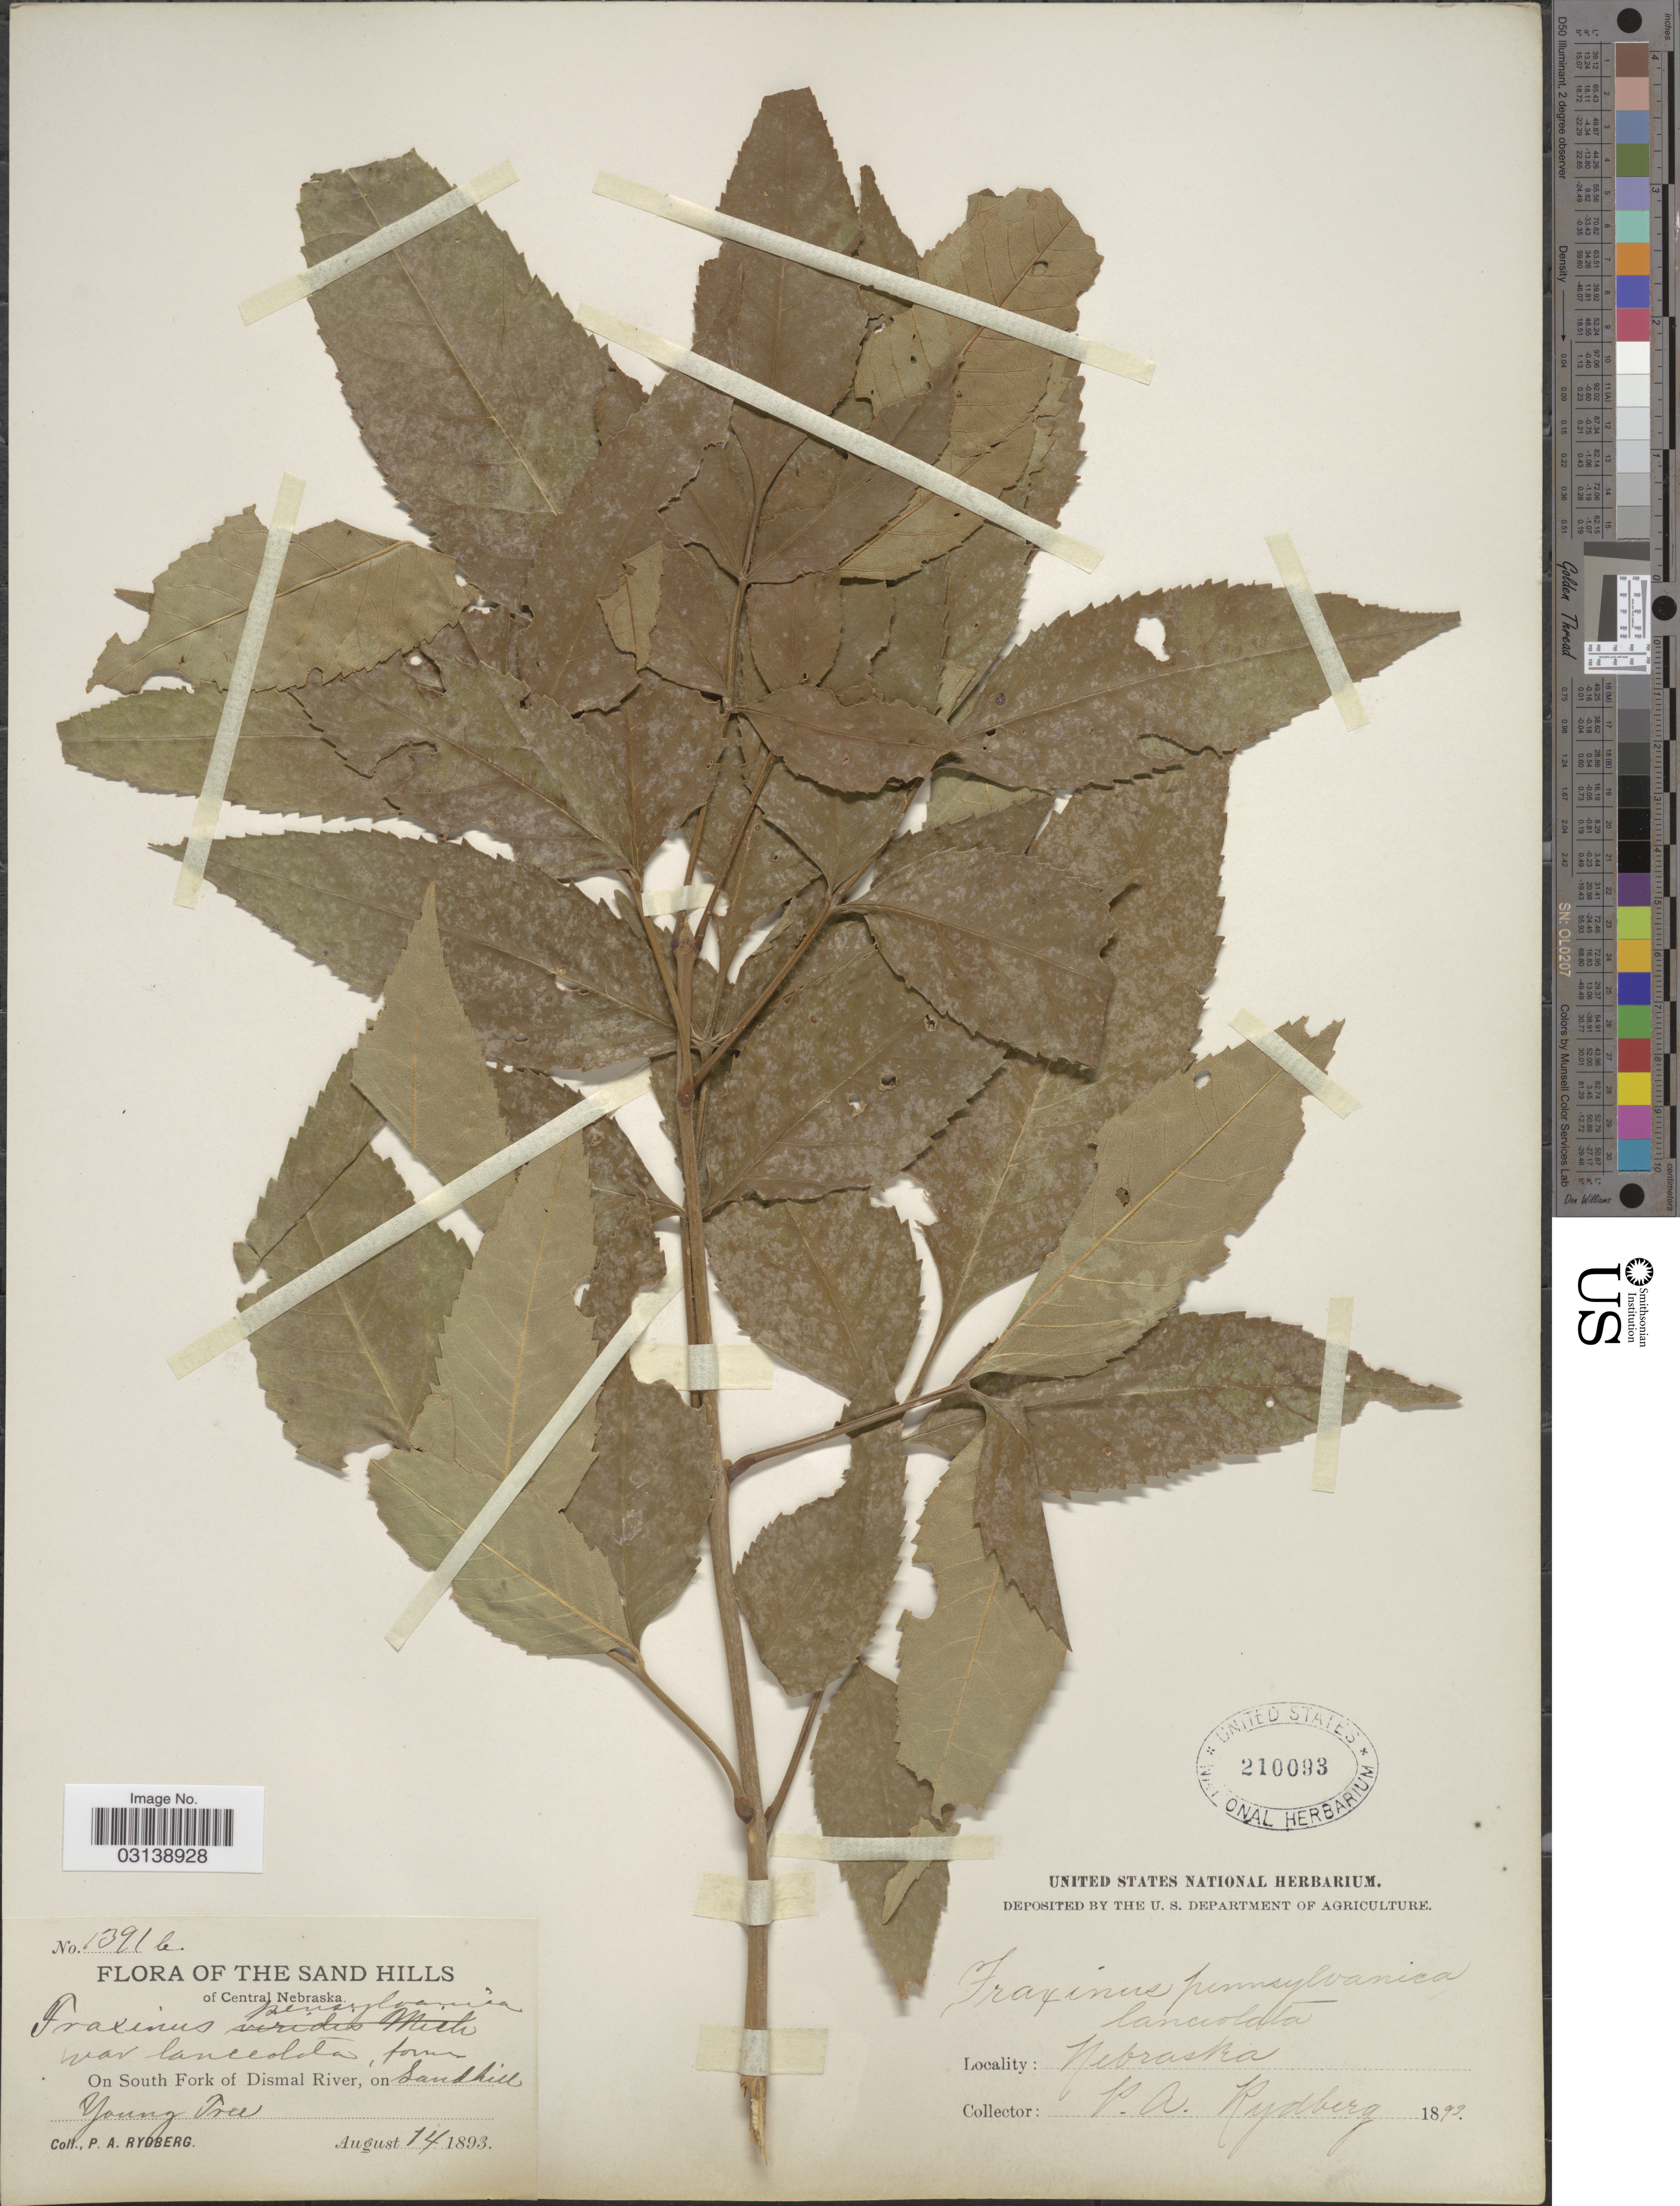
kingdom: Plantae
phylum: Tracheophyta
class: Magnoliopsida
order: Lamiales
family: Oleaceae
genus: Fraxinus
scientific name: Fraxinus pennsylvanica var. campestris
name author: (Britton) F.C. Gates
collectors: P. A. Rydberg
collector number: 1391b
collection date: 1893-08-14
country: United States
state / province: Nebraska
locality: Sand Hills of Central Nebraska. On South Fork of Dismal River, on sandhill Young Tree.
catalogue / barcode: US 210093